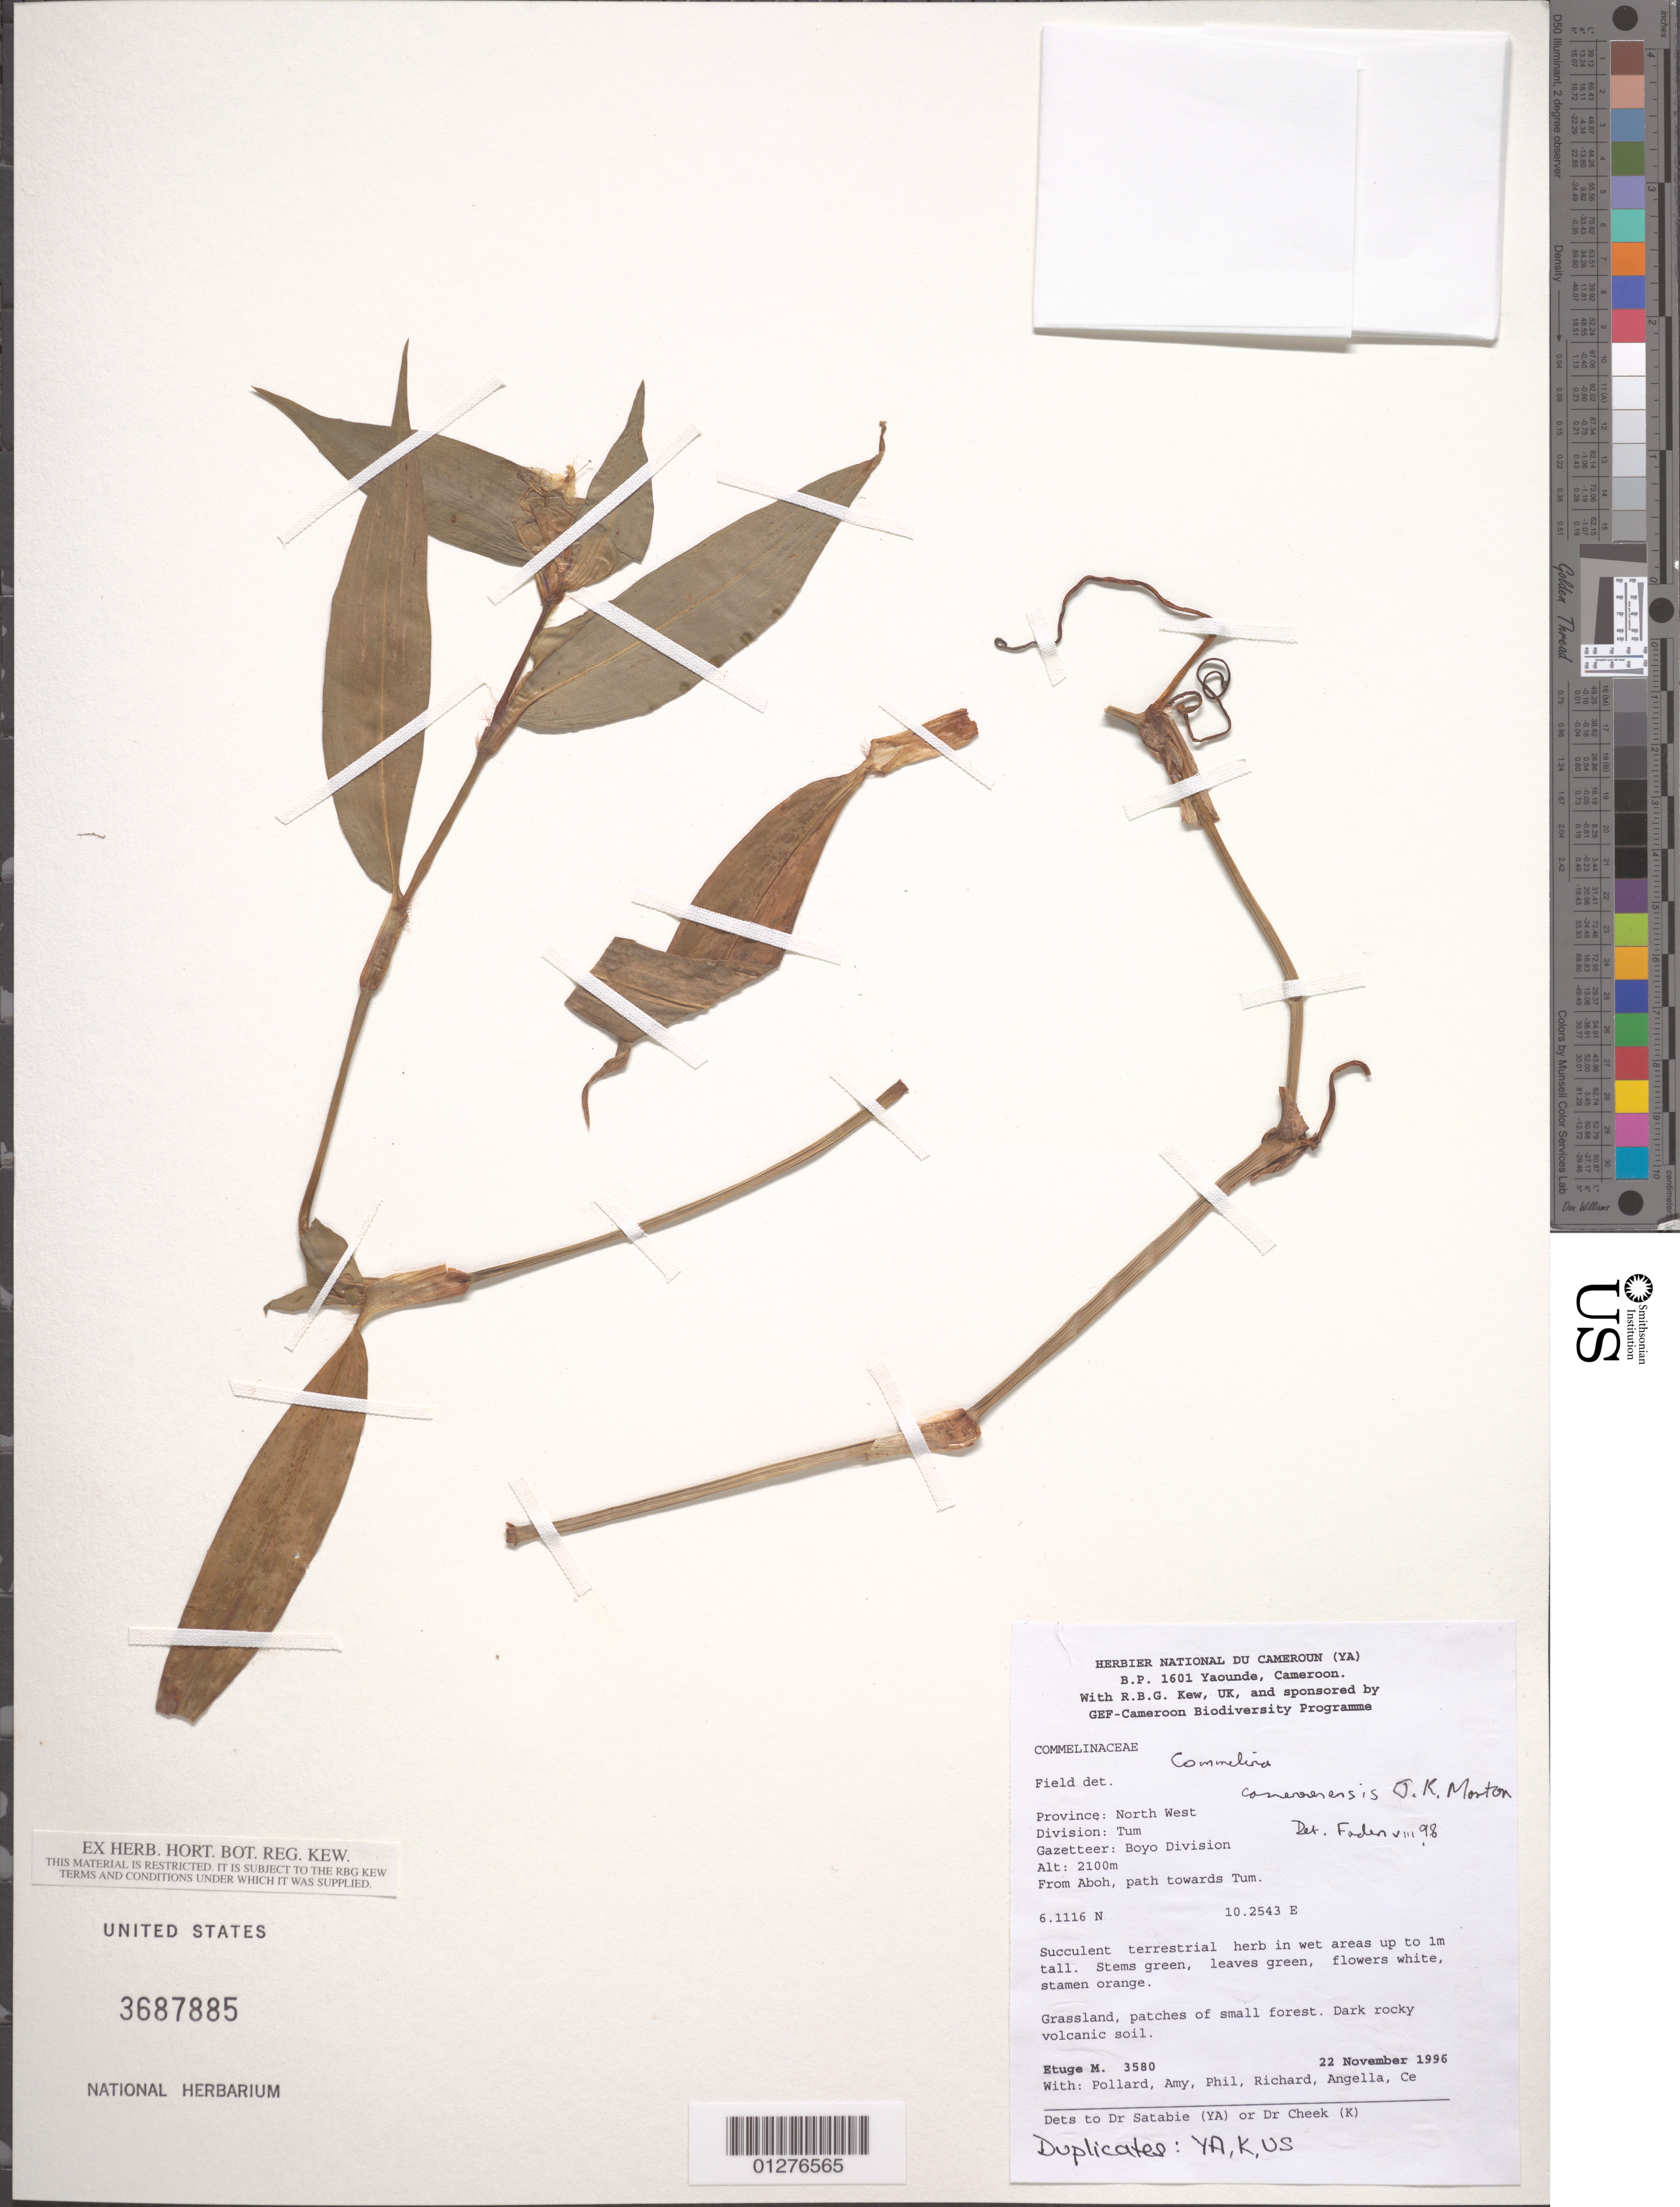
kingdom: Plantae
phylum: Tracheophyta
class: Liliopsida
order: Commelinales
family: Commelinaceae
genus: Commelina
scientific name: Commelina cameroonensis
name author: J.K. Morton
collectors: M. Etuge et al.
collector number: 3580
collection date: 1996-11-22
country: Cameroon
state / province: Nord-ouest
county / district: Boyo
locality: From Aboh, path towards Tum.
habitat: Grassland, patches of small forest. Dark rocky volcanic soil.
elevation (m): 2100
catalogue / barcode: US 3687885